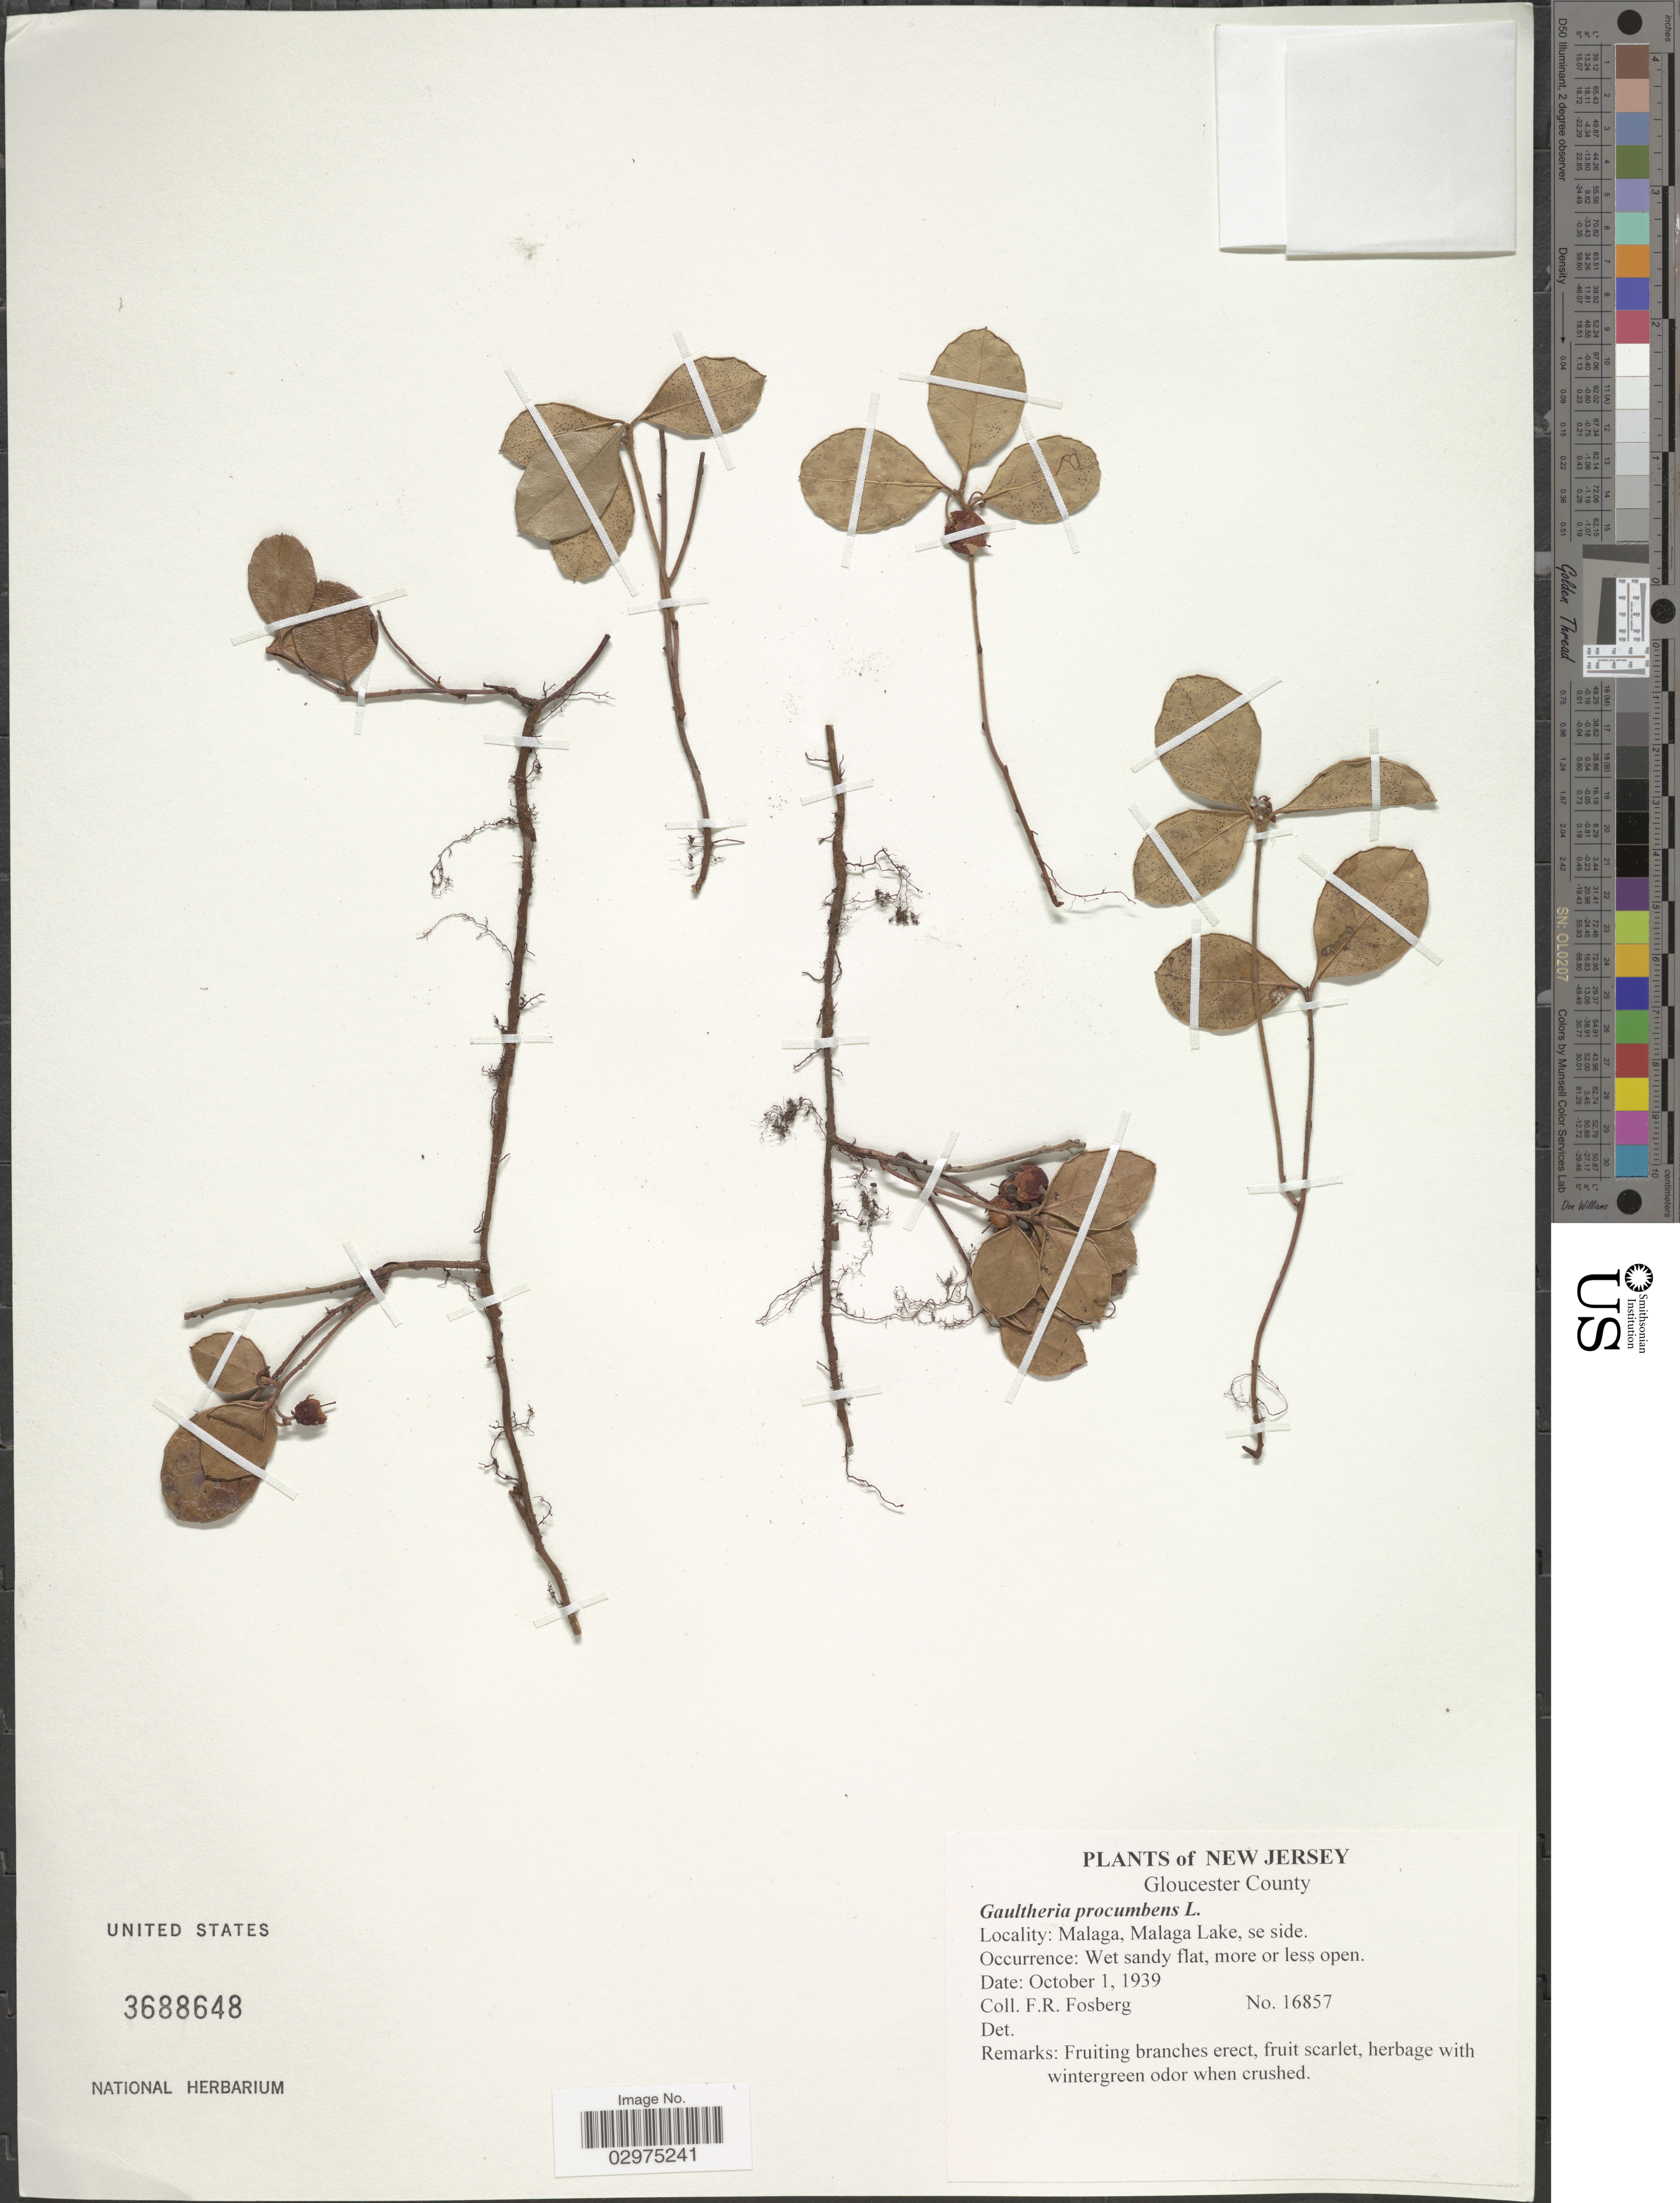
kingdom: Plantae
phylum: Tracheophyta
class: Magnoliopsida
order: Ericales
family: Ericaceae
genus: Gaultheria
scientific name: Gaultheria procumbens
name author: L.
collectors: F. R. Fosberg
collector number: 16857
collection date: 1939-10-01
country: United States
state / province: New Jersey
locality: Gloucester County. Malaga, Malaga Lake, se side.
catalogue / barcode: US 3688648